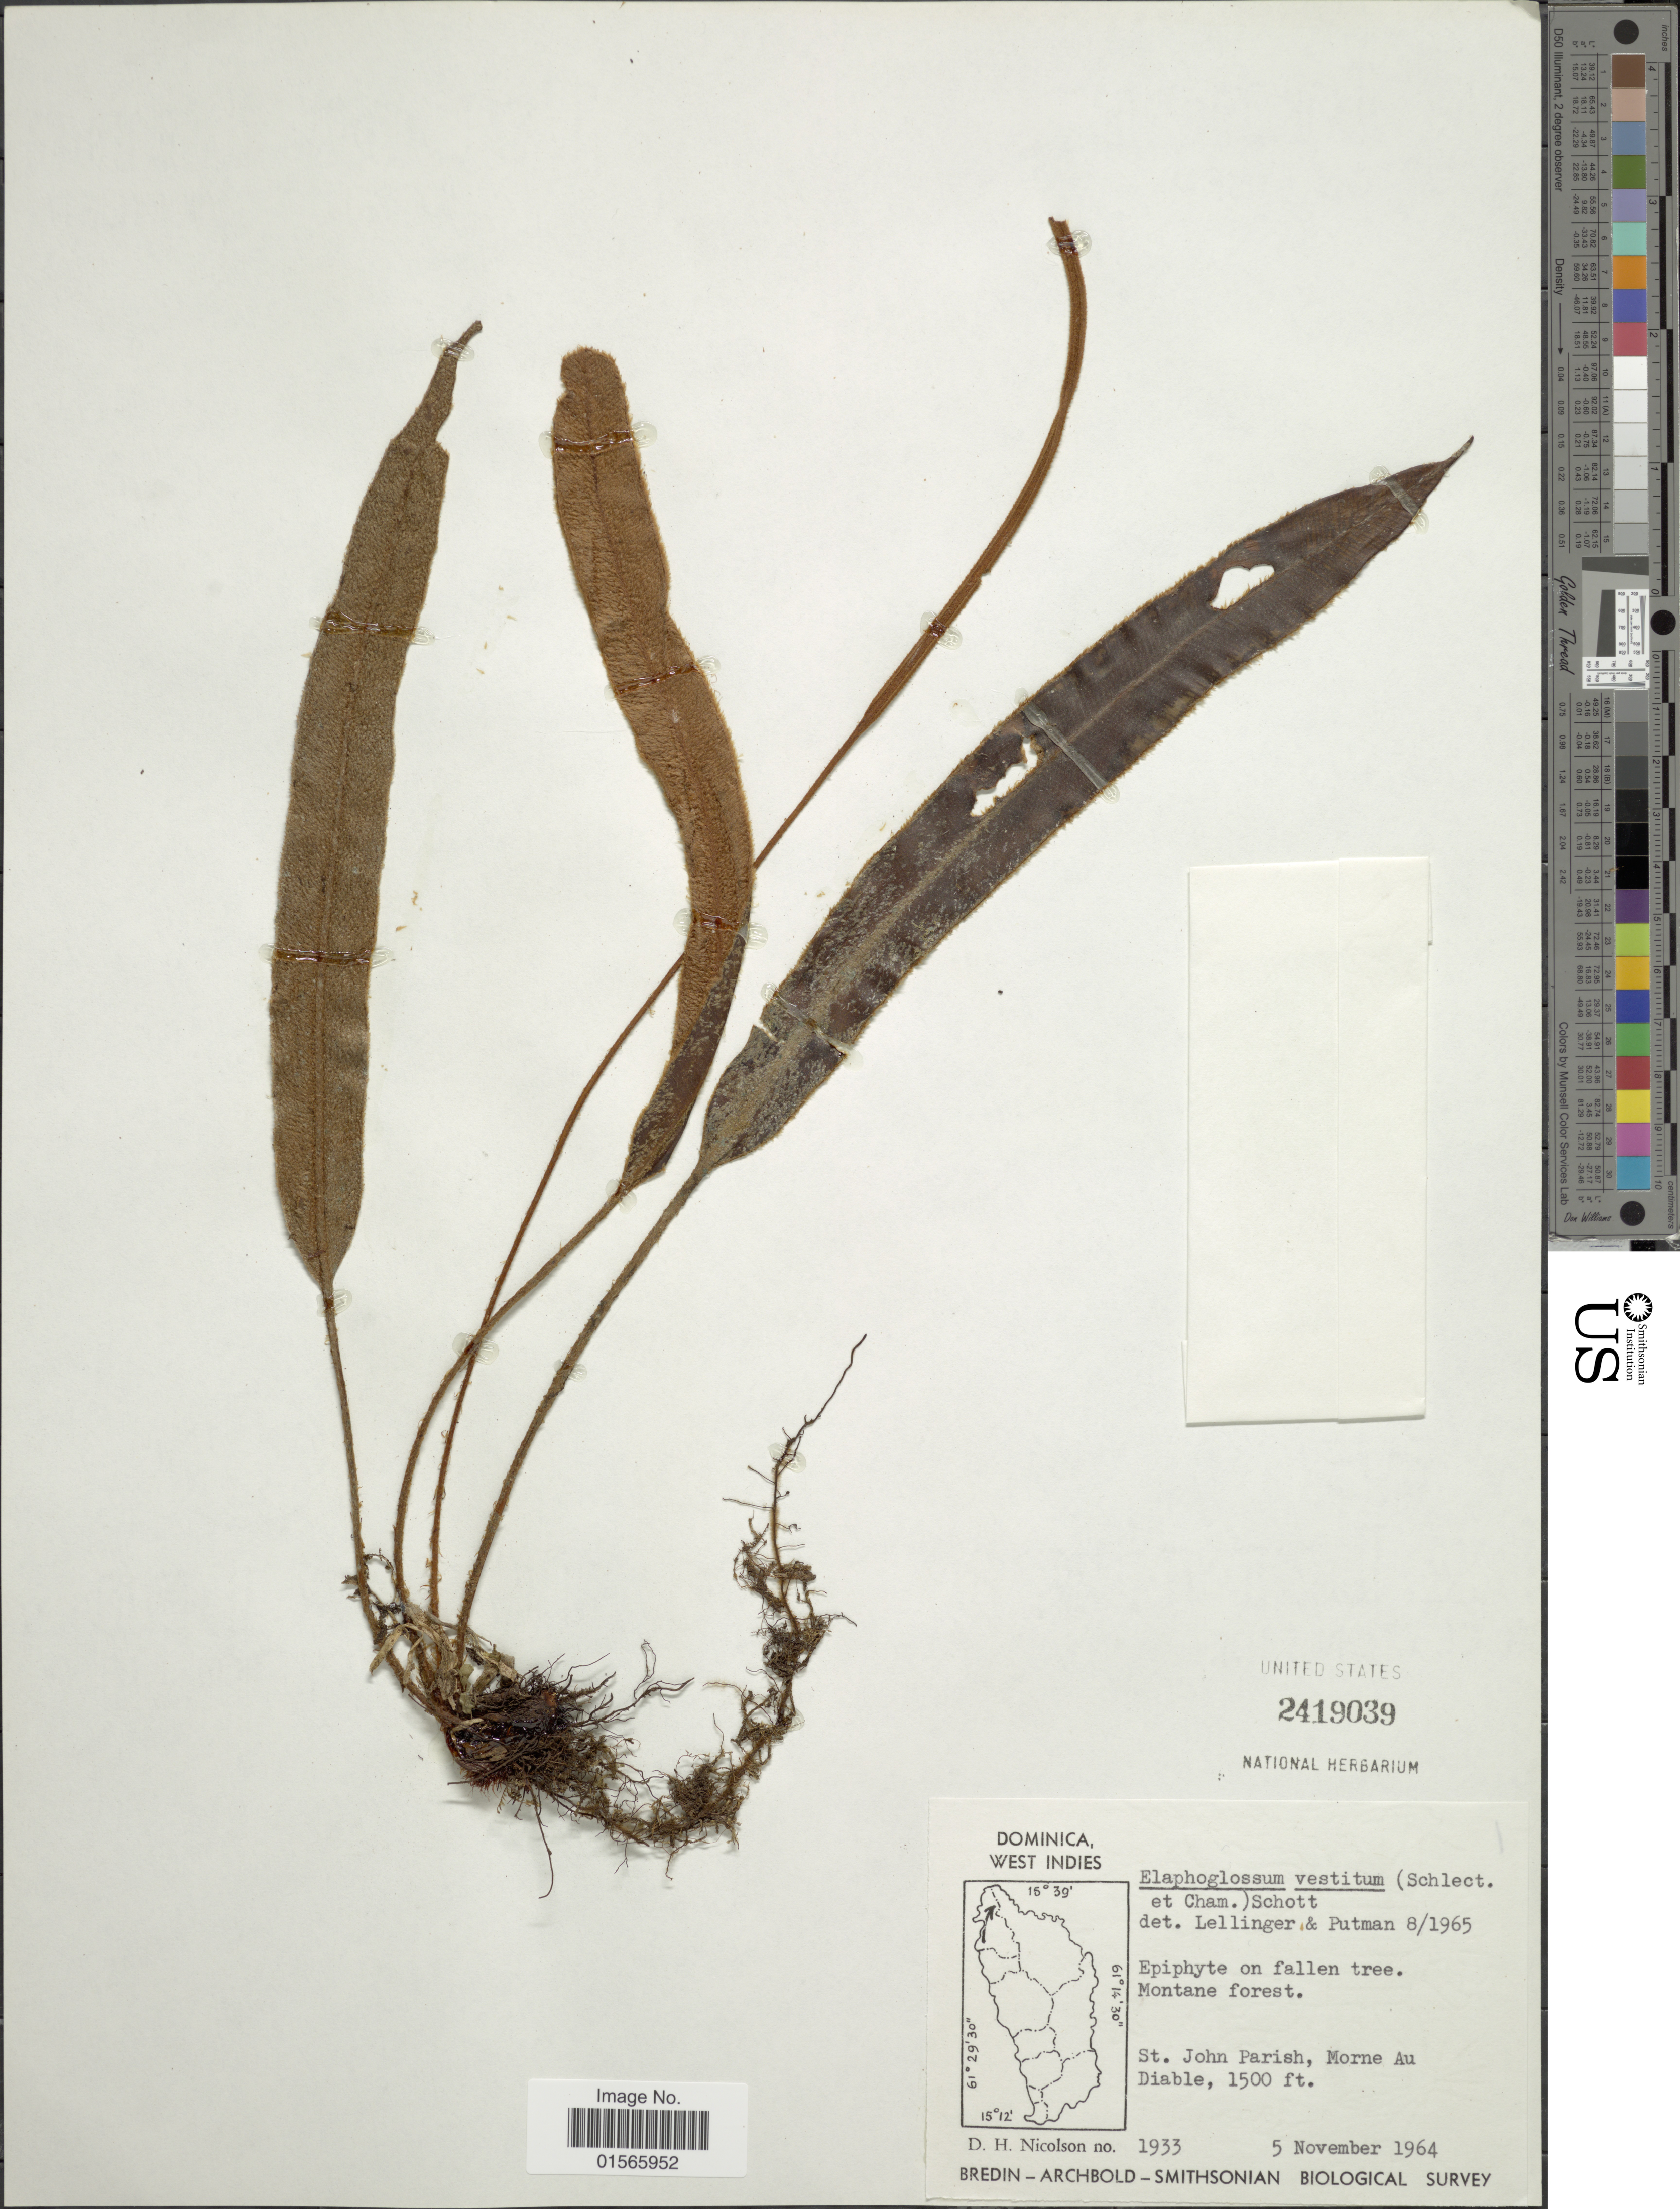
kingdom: Plantae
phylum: Tracheophyta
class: Polypodiopsida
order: Polypodiales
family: Dryopteridaceae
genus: Elaphoglossum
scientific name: Elaphoglossum vestitum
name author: (Schltdl. & Cham.) Schott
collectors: D. H. Nicolson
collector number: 1933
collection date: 1964-11-05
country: Dominica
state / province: St. John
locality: St. John Parish, Morne Au Diable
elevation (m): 457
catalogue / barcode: US 2419039